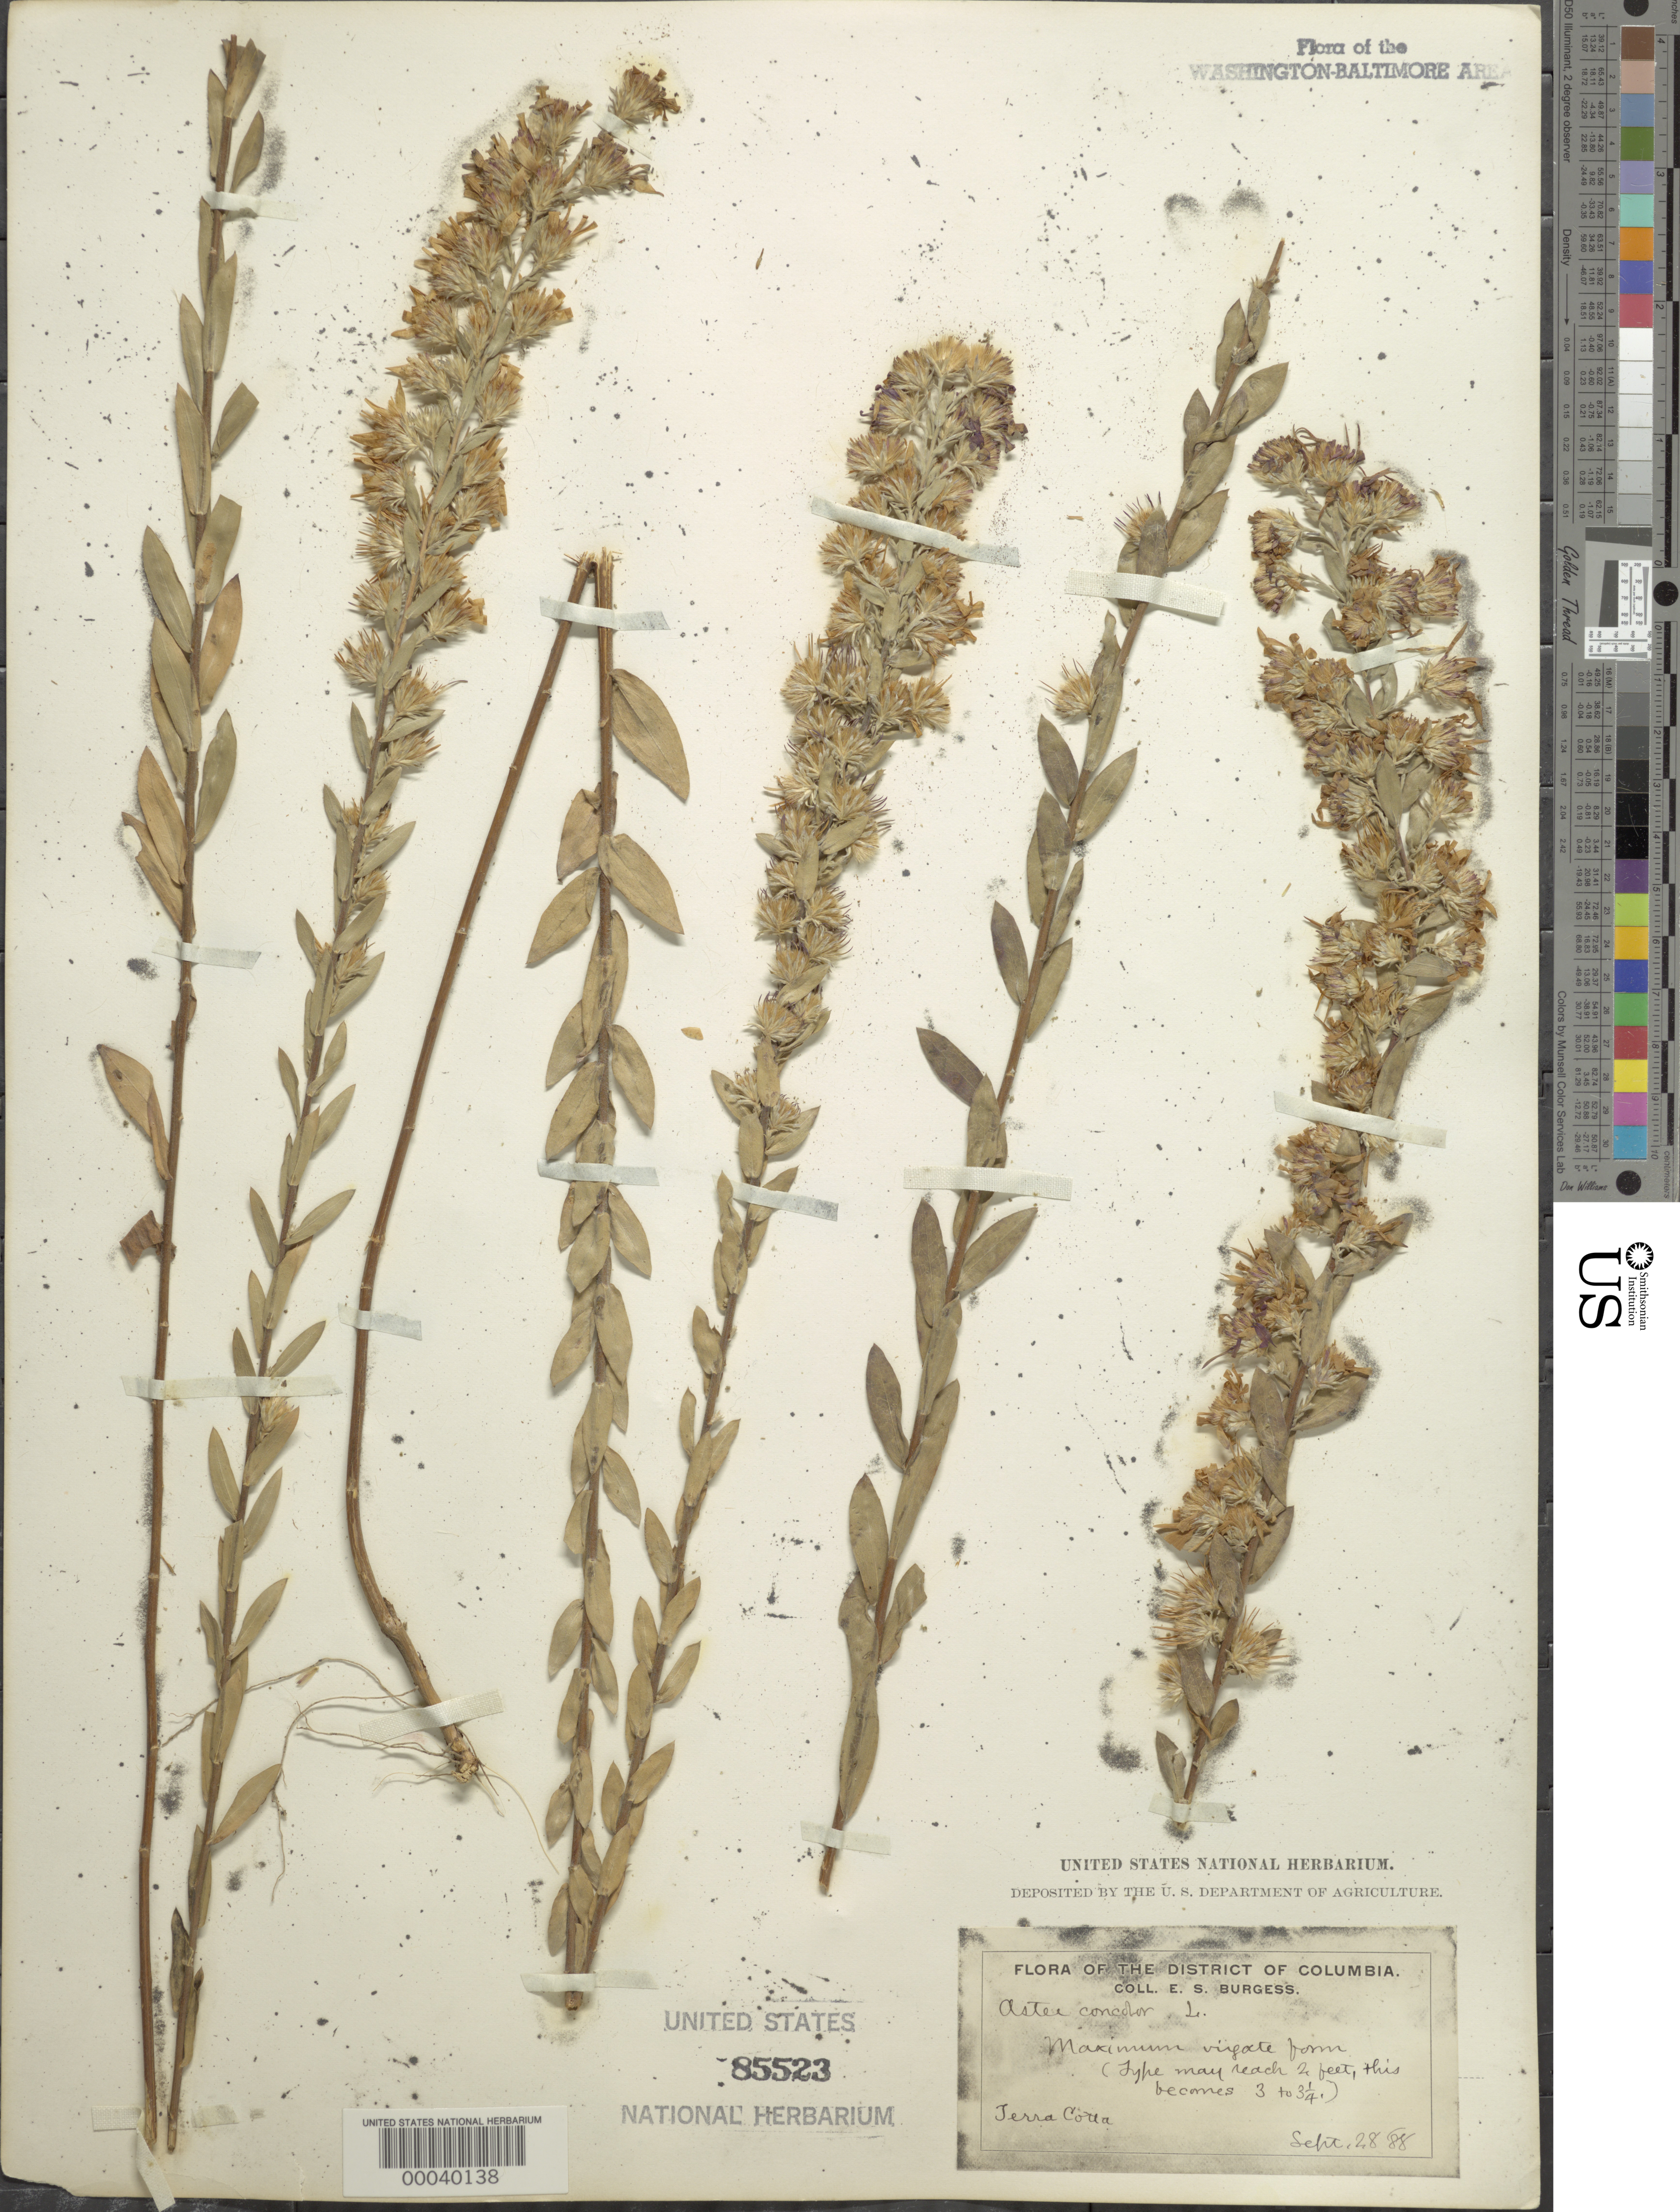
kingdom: Plantae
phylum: Tracheophyta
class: Magnoliopsida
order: Asterales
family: Asteraceae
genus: Symphyotrichum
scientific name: Symphyotrichum concolor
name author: (L.) G.L. Nesom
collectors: E. Burgess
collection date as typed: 28 Sep 1888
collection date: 1888-09-28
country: United States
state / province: District of Columbia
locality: Terra Cotta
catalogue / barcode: US 85523